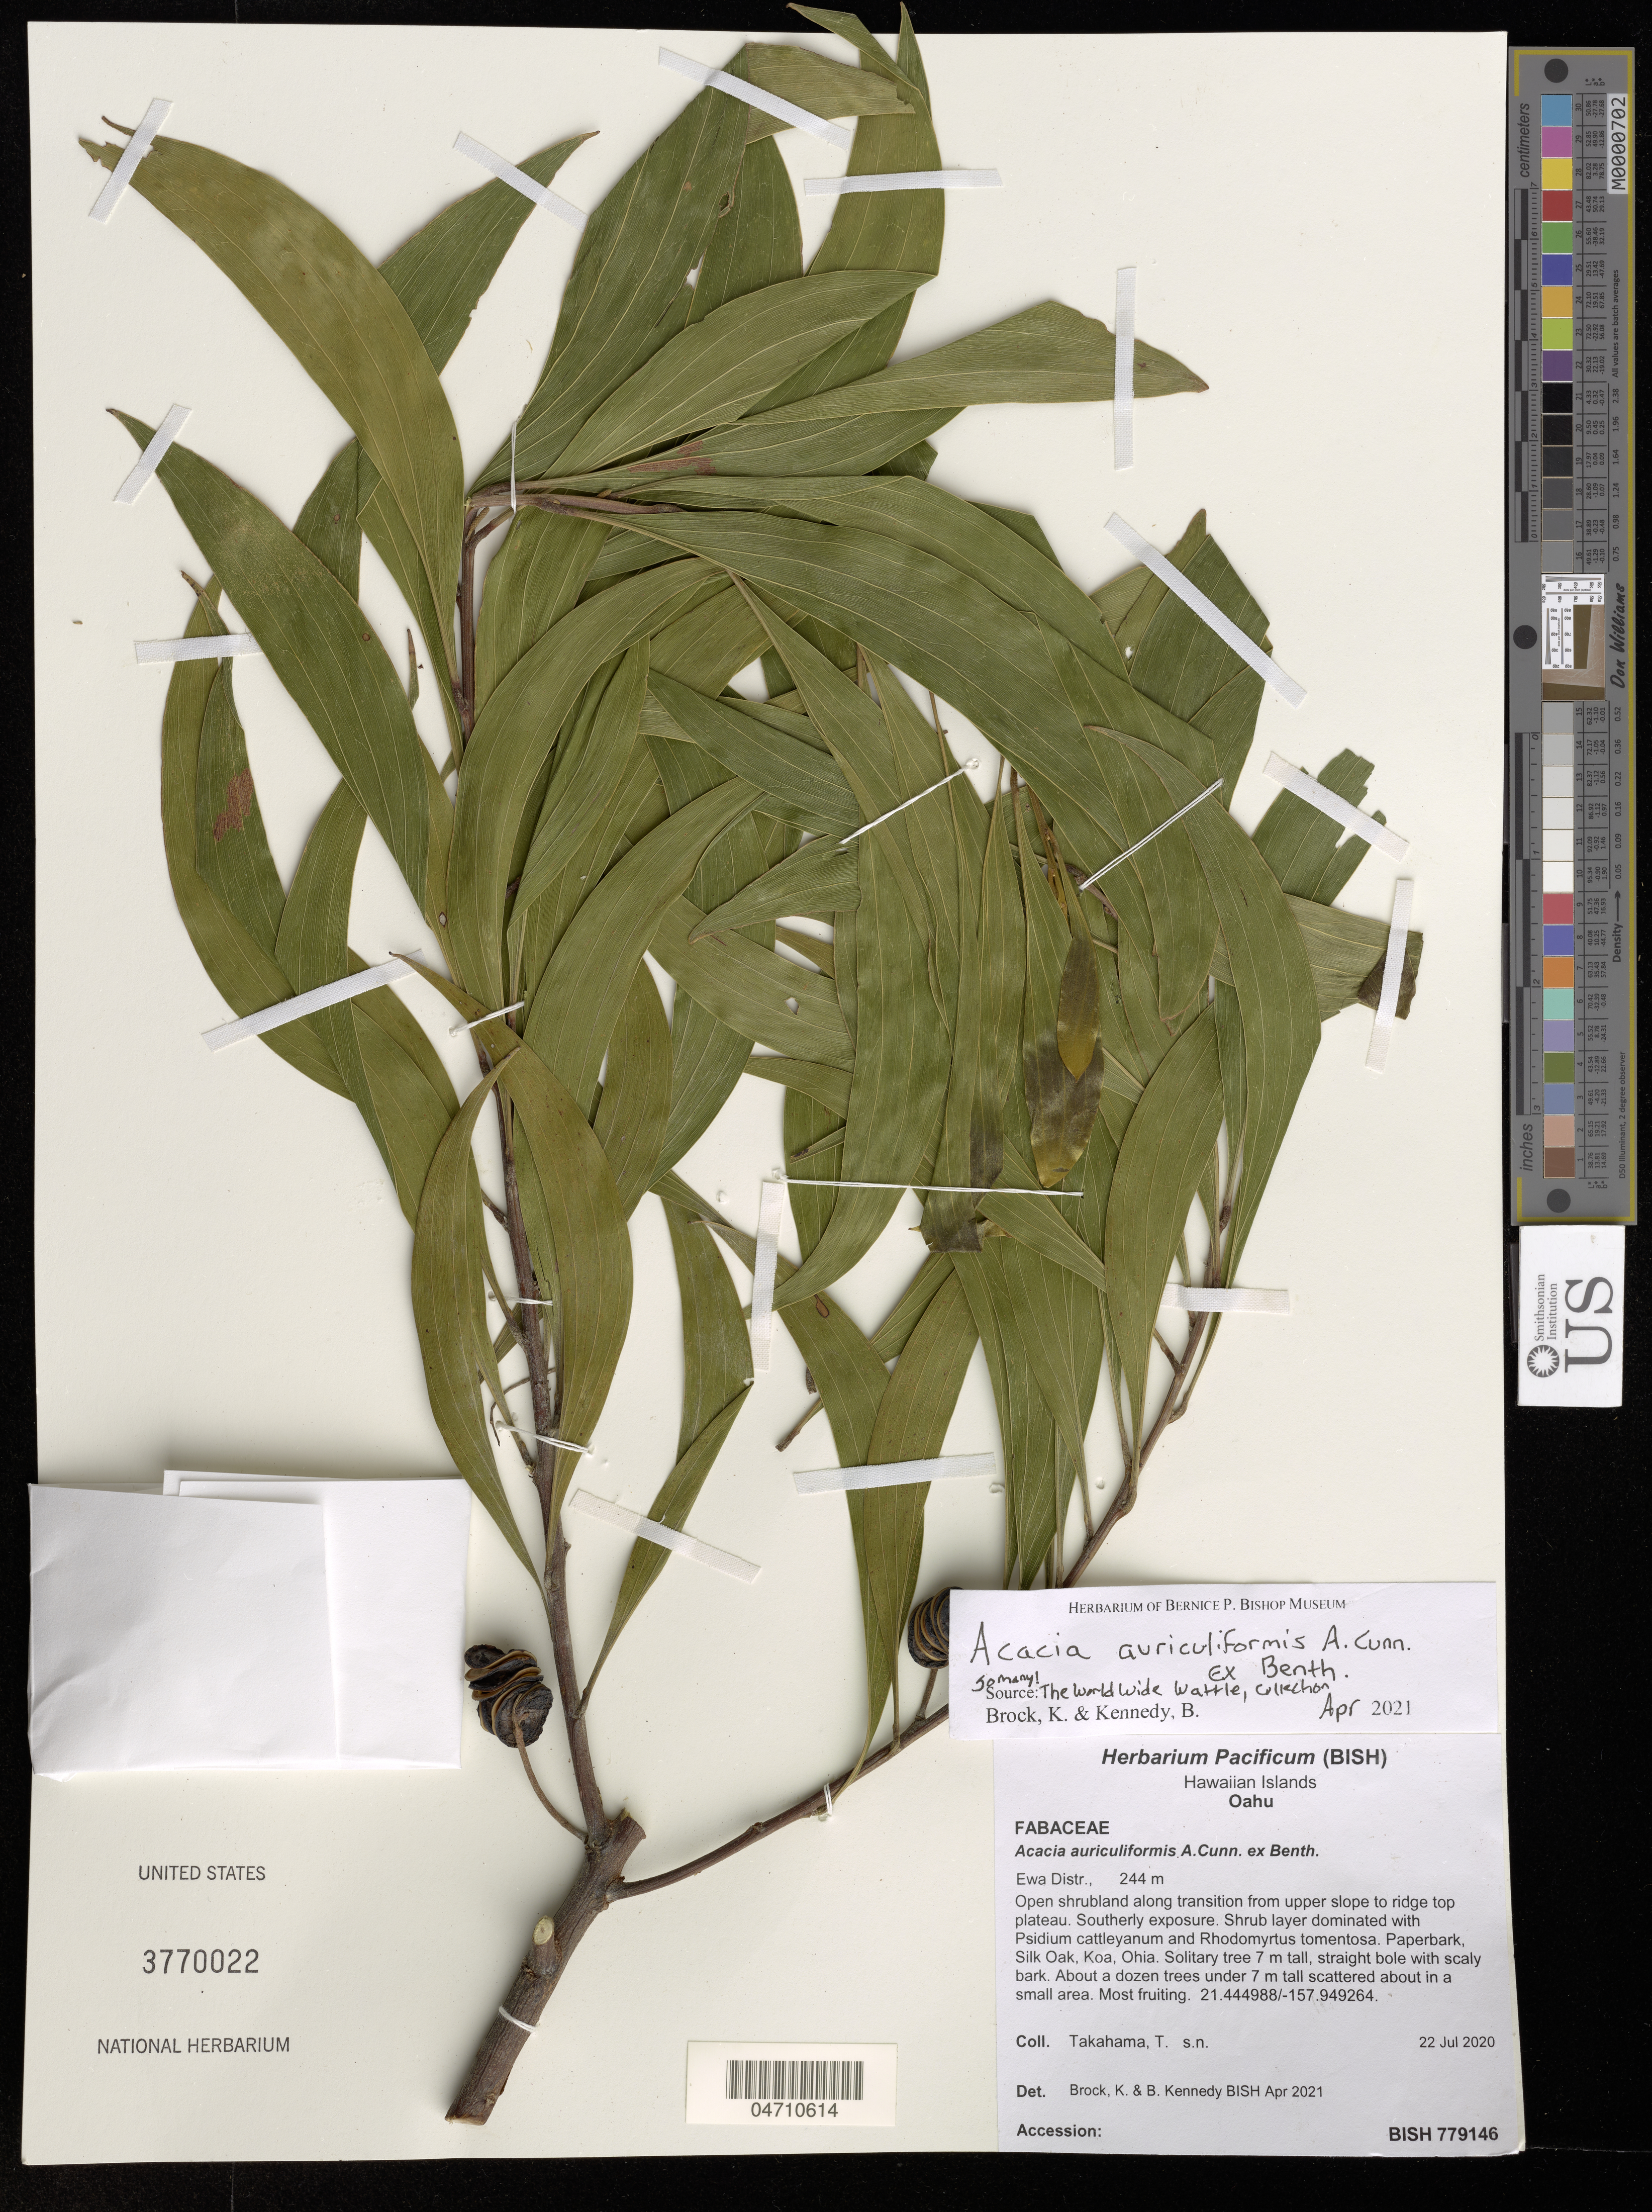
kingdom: Plantae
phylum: Tracheophyta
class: Magnoliopsida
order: Fabales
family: Fabaceae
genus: Acacia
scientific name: Acacia auriculiformis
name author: A. Cunn. ex Benth.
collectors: T. Takahama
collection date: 2020-07-22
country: United States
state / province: Hawaii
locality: Hawaiian Islands. Oahu. Ewa Distr.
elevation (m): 244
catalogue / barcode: US 3770022